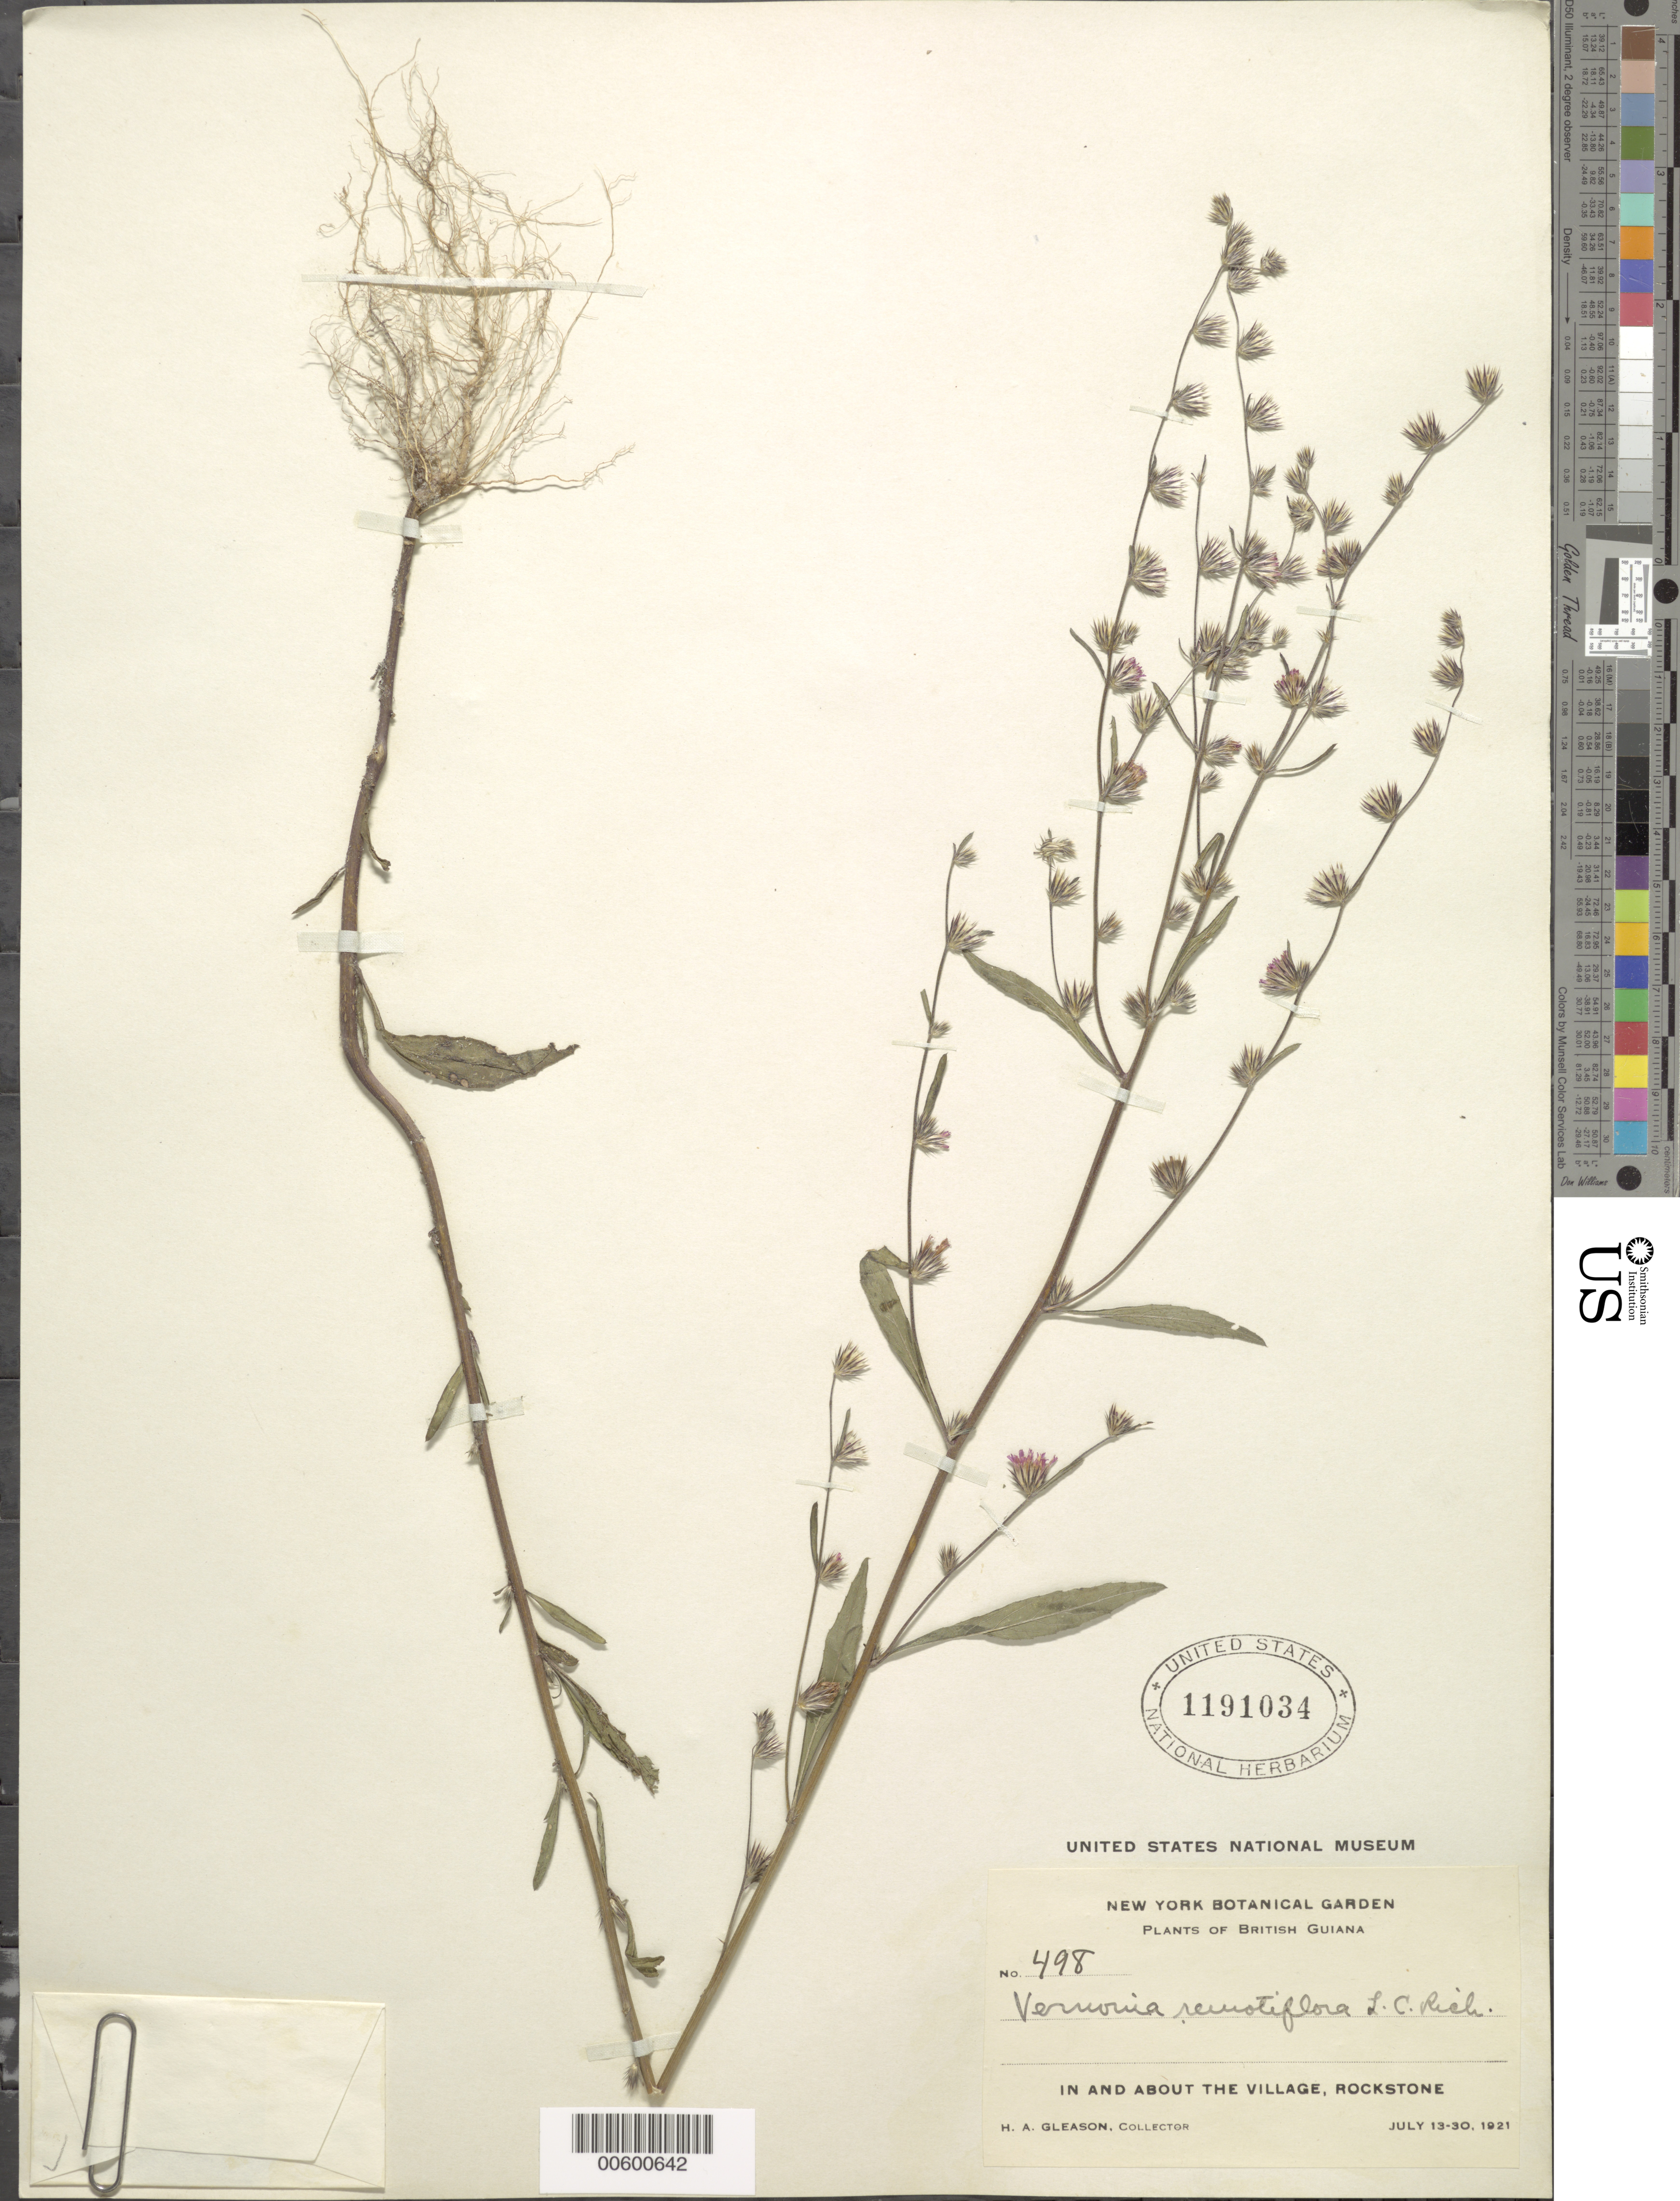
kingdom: Plantae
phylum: Tracheophyta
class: Magnoliopsida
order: Asterales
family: Asteraceae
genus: Lepidaploa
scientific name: Lepidaploa remotiflora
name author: (Rich.) H. Rob.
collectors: H. A. Gleason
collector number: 498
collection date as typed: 13-Jul-21 to 30-Jul-21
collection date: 1921-07-13/1921-07-30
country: Guyana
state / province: U. Demerara-Berbice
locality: Rockstone, in and about the village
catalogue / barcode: US 1191034